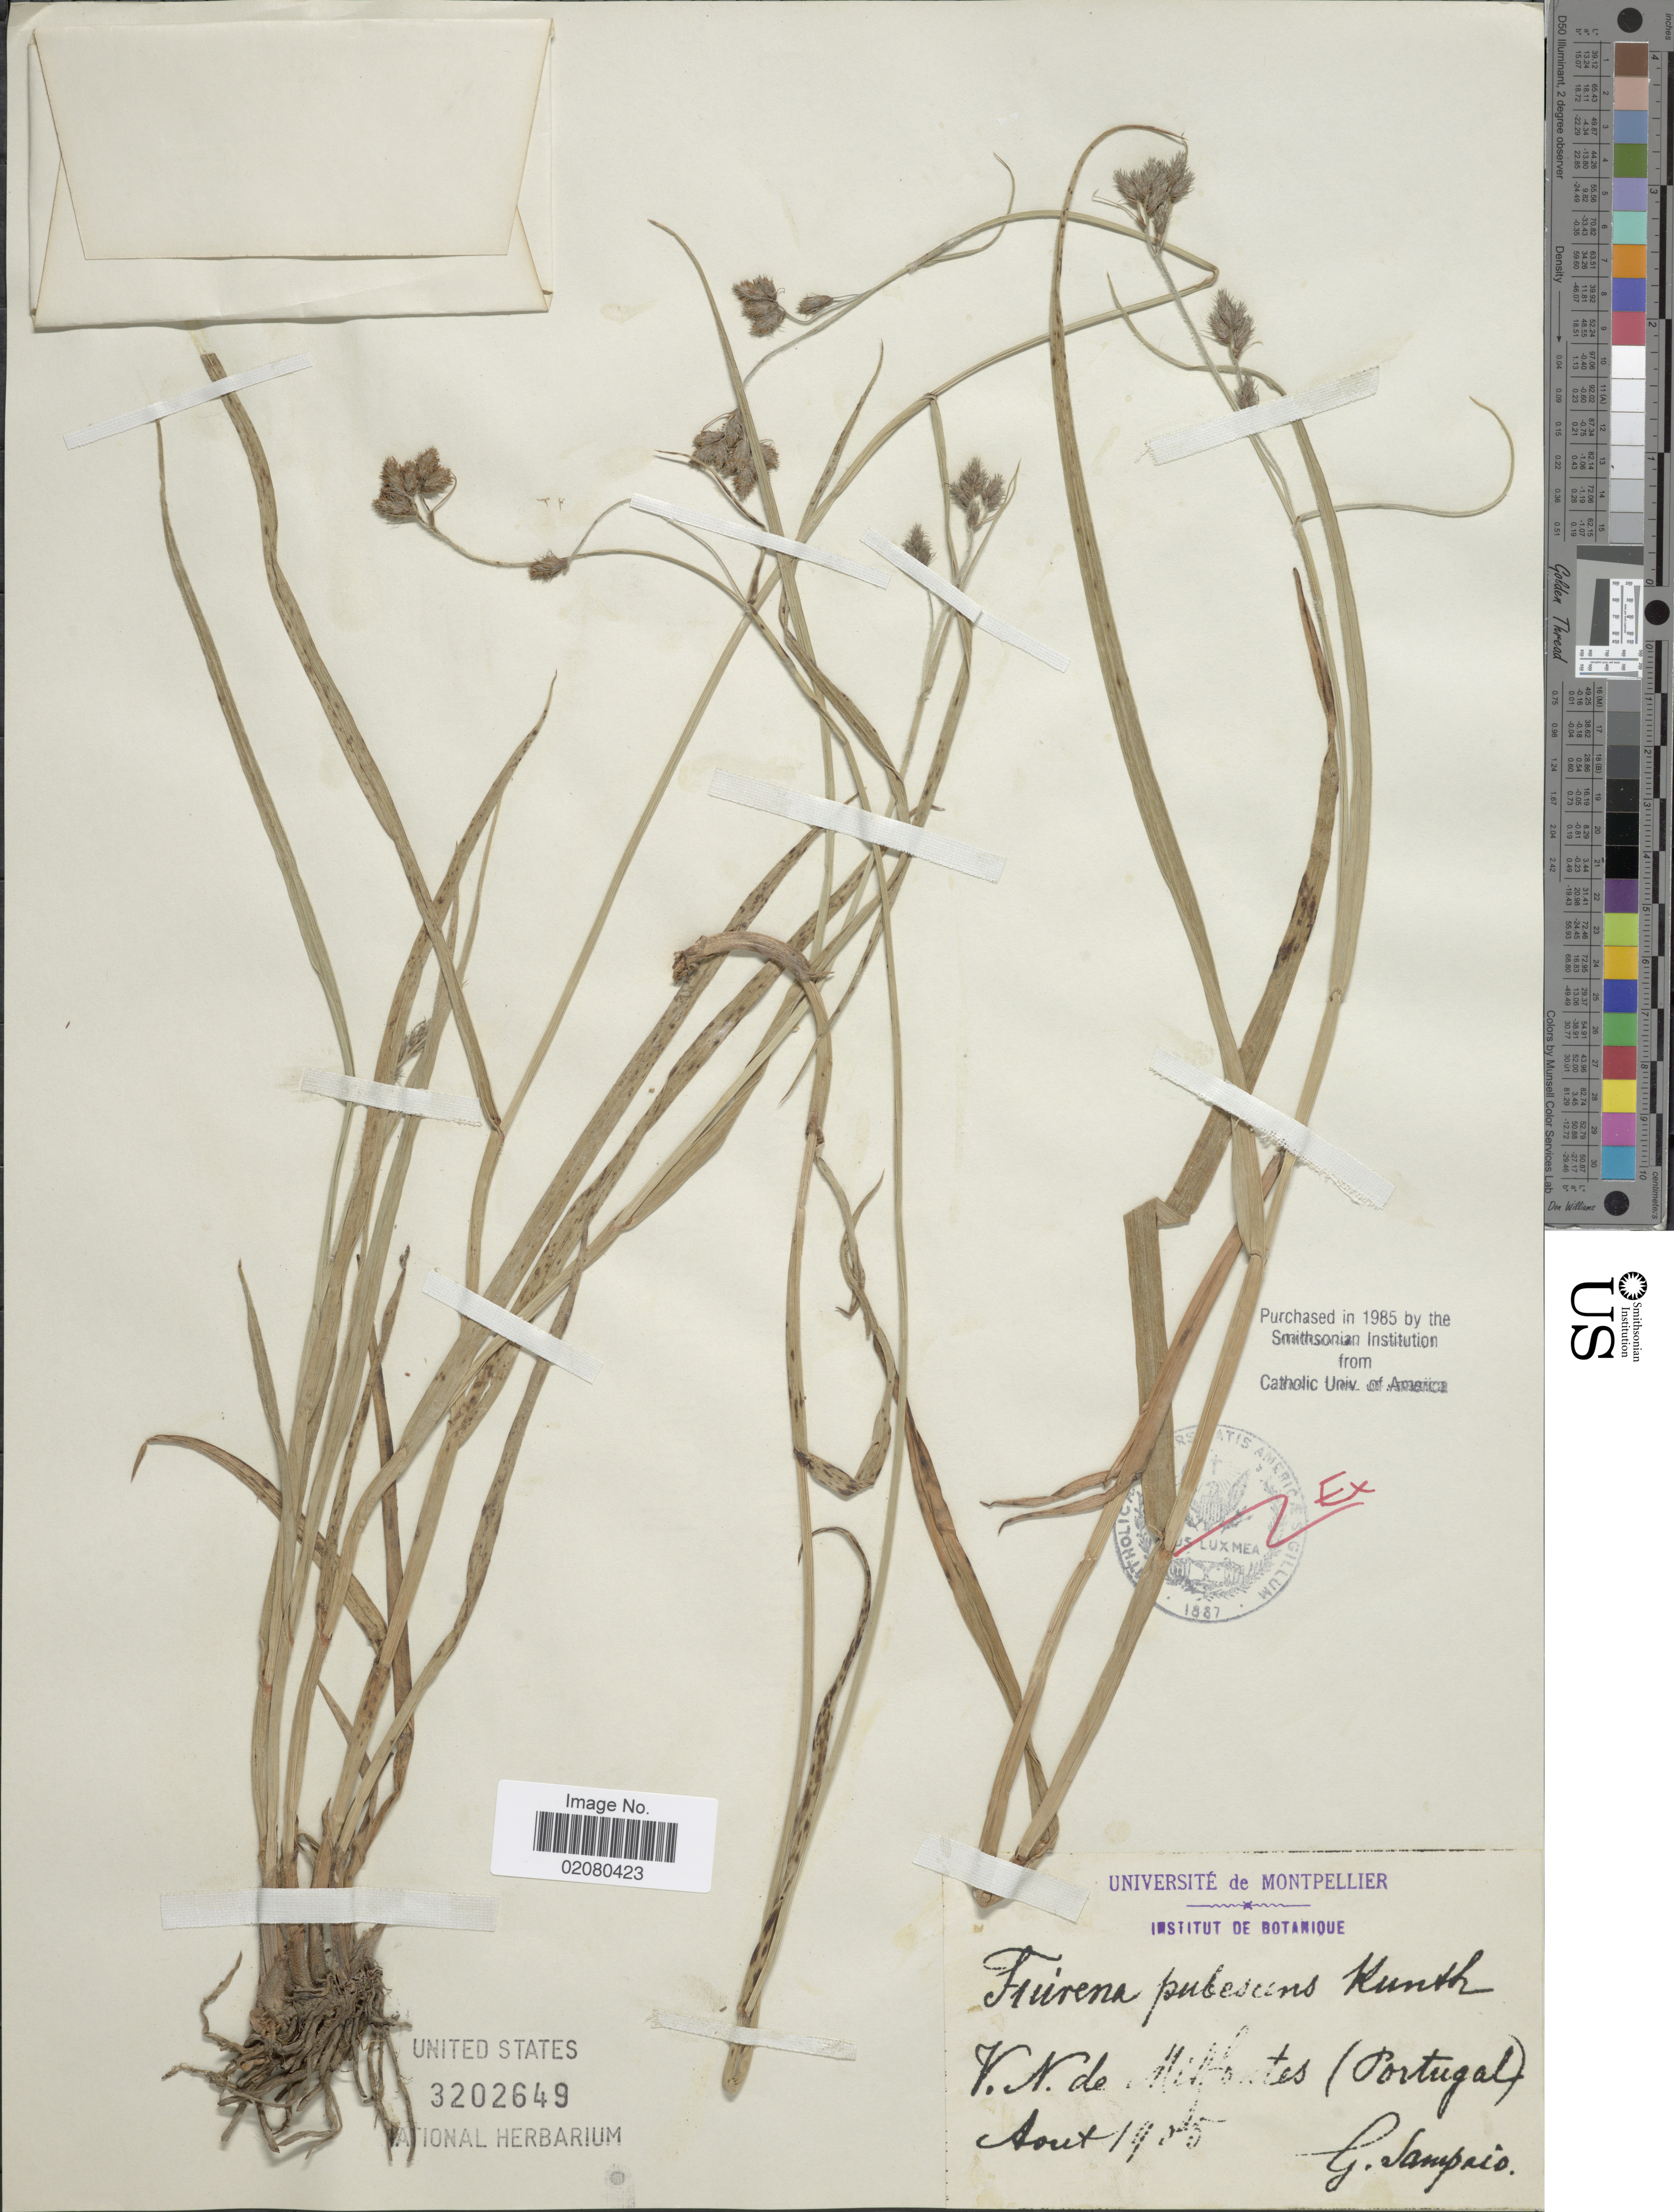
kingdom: Plantae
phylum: Tracheophyta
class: Liliopsida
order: Poales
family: Cyperaceae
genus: Fuirena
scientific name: Fuirena pubescens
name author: (Poir.) Kunth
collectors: G. A. Sampaio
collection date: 1905-08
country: Portugal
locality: V.N. de Hilfontes [interpreted].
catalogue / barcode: US 3202649